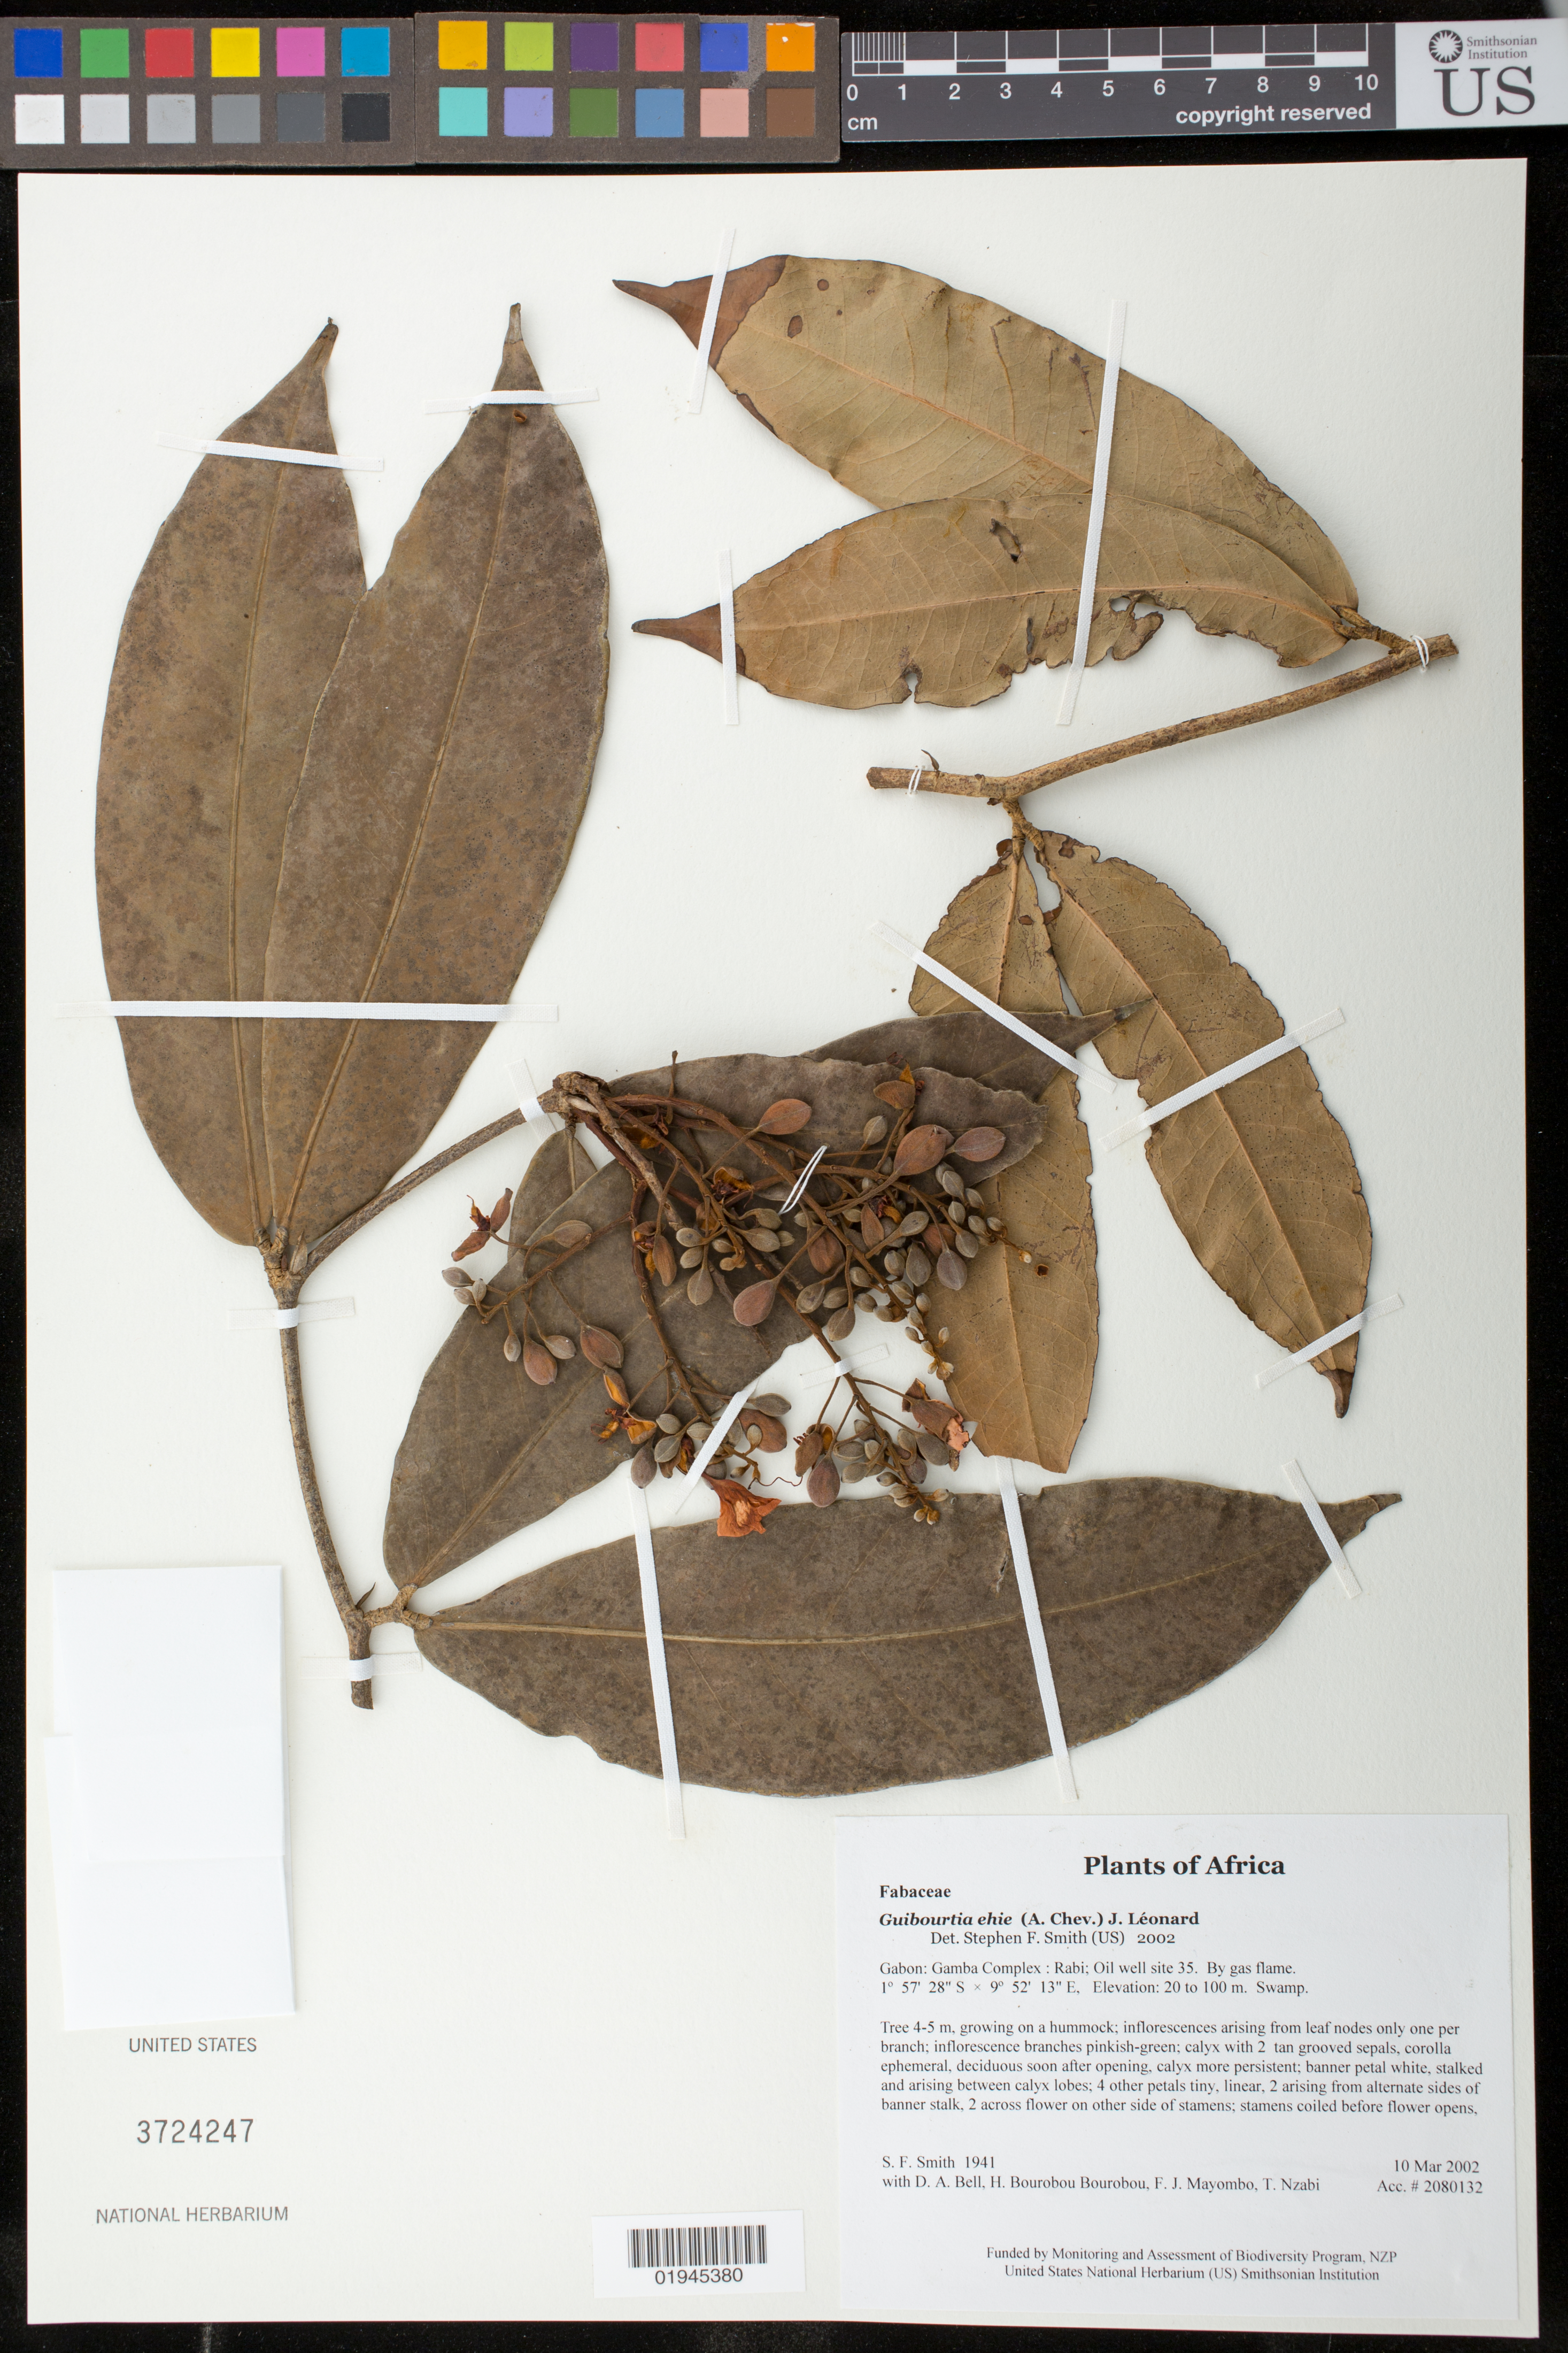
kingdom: Plantae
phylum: Tracheophyta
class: Magnoliopsida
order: Fabales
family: Fabaceae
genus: Guibourtia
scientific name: Guibourtia ehie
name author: (A. Chev.) J. Léonard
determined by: Smith, Stephen F., (US), NMNH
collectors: S.F. Smith, D. A. Bell, H. Bourobou Bourobou & F. J. Mayombo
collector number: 1941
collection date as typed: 10 Mar 2002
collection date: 2002-03-10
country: Gabon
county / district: Gamba Complex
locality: Rabi; Oil well site 35. By gas flame.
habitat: Swamp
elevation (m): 20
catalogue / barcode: US 3724247